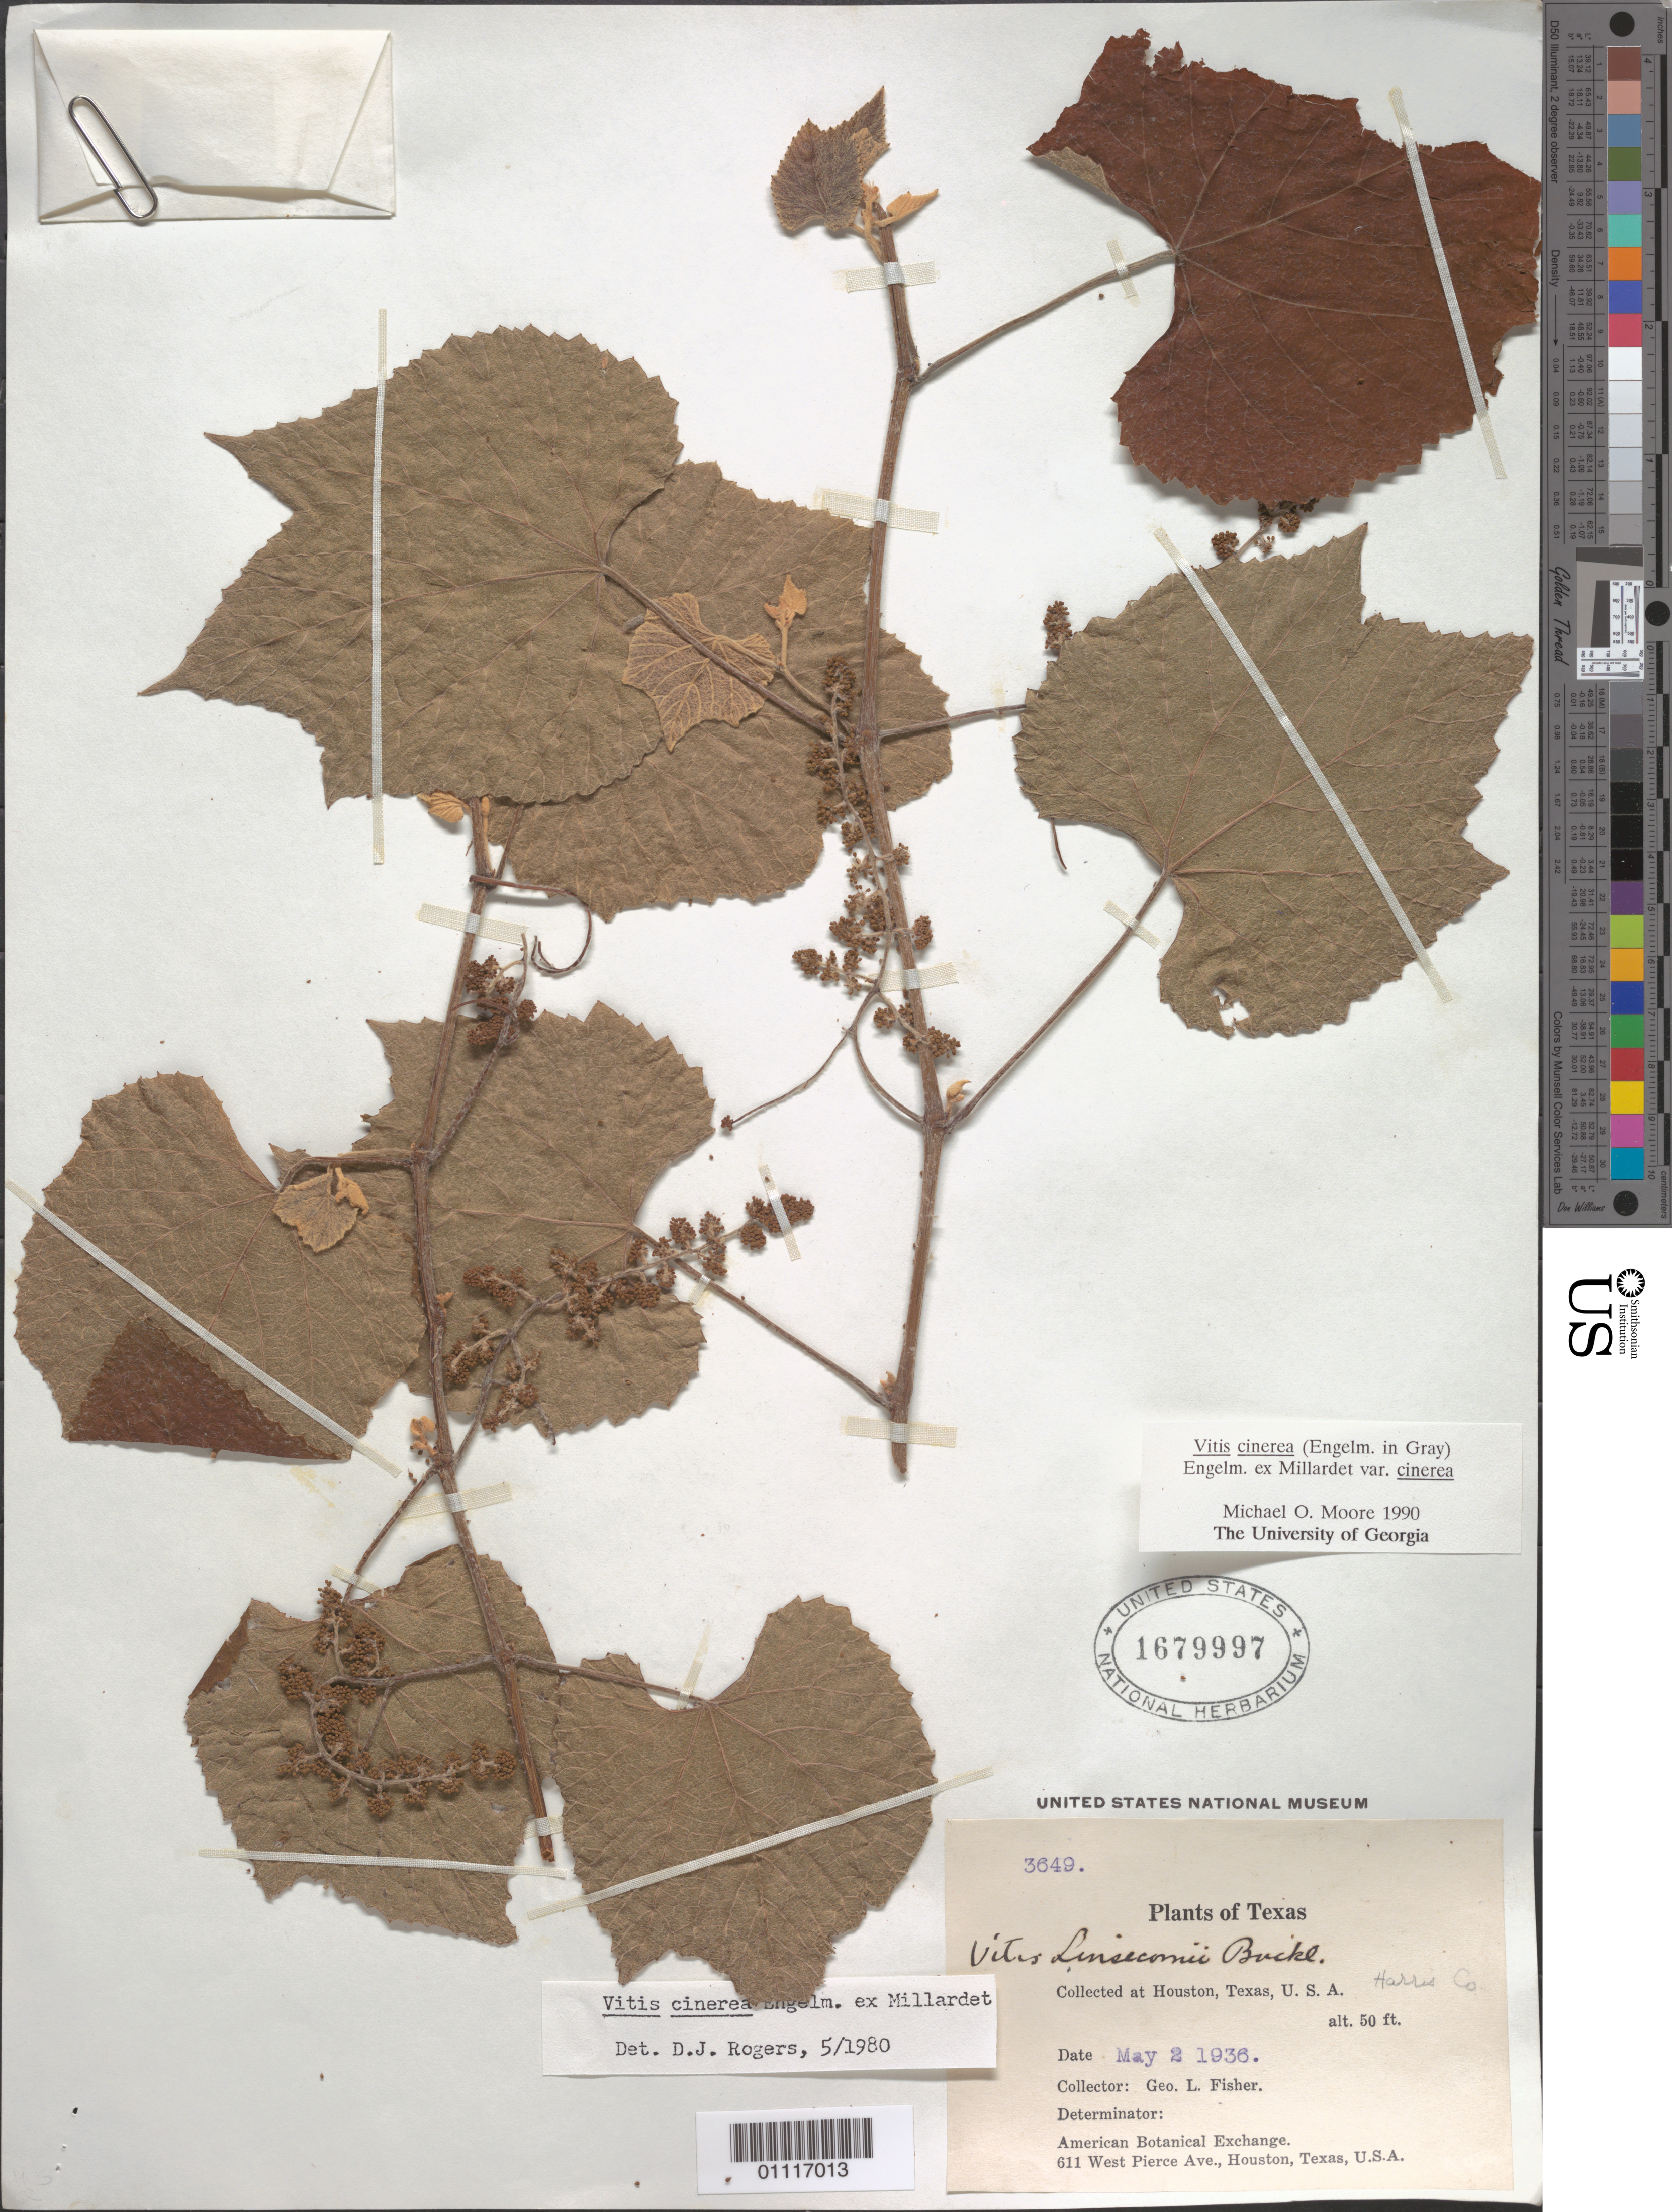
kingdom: Plantae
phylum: Tracheophyta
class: Magnoliopsida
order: Vitales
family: Vitaceae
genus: Vitis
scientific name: Vitis cinerea var. cinerea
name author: (Engelm.) Engelm. ex Millardet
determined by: Moore, M. O.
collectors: G. L. Fisher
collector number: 3649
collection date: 1936-05-02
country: United States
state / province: Texas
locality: Houston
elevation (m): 15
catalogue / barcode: US 1679997